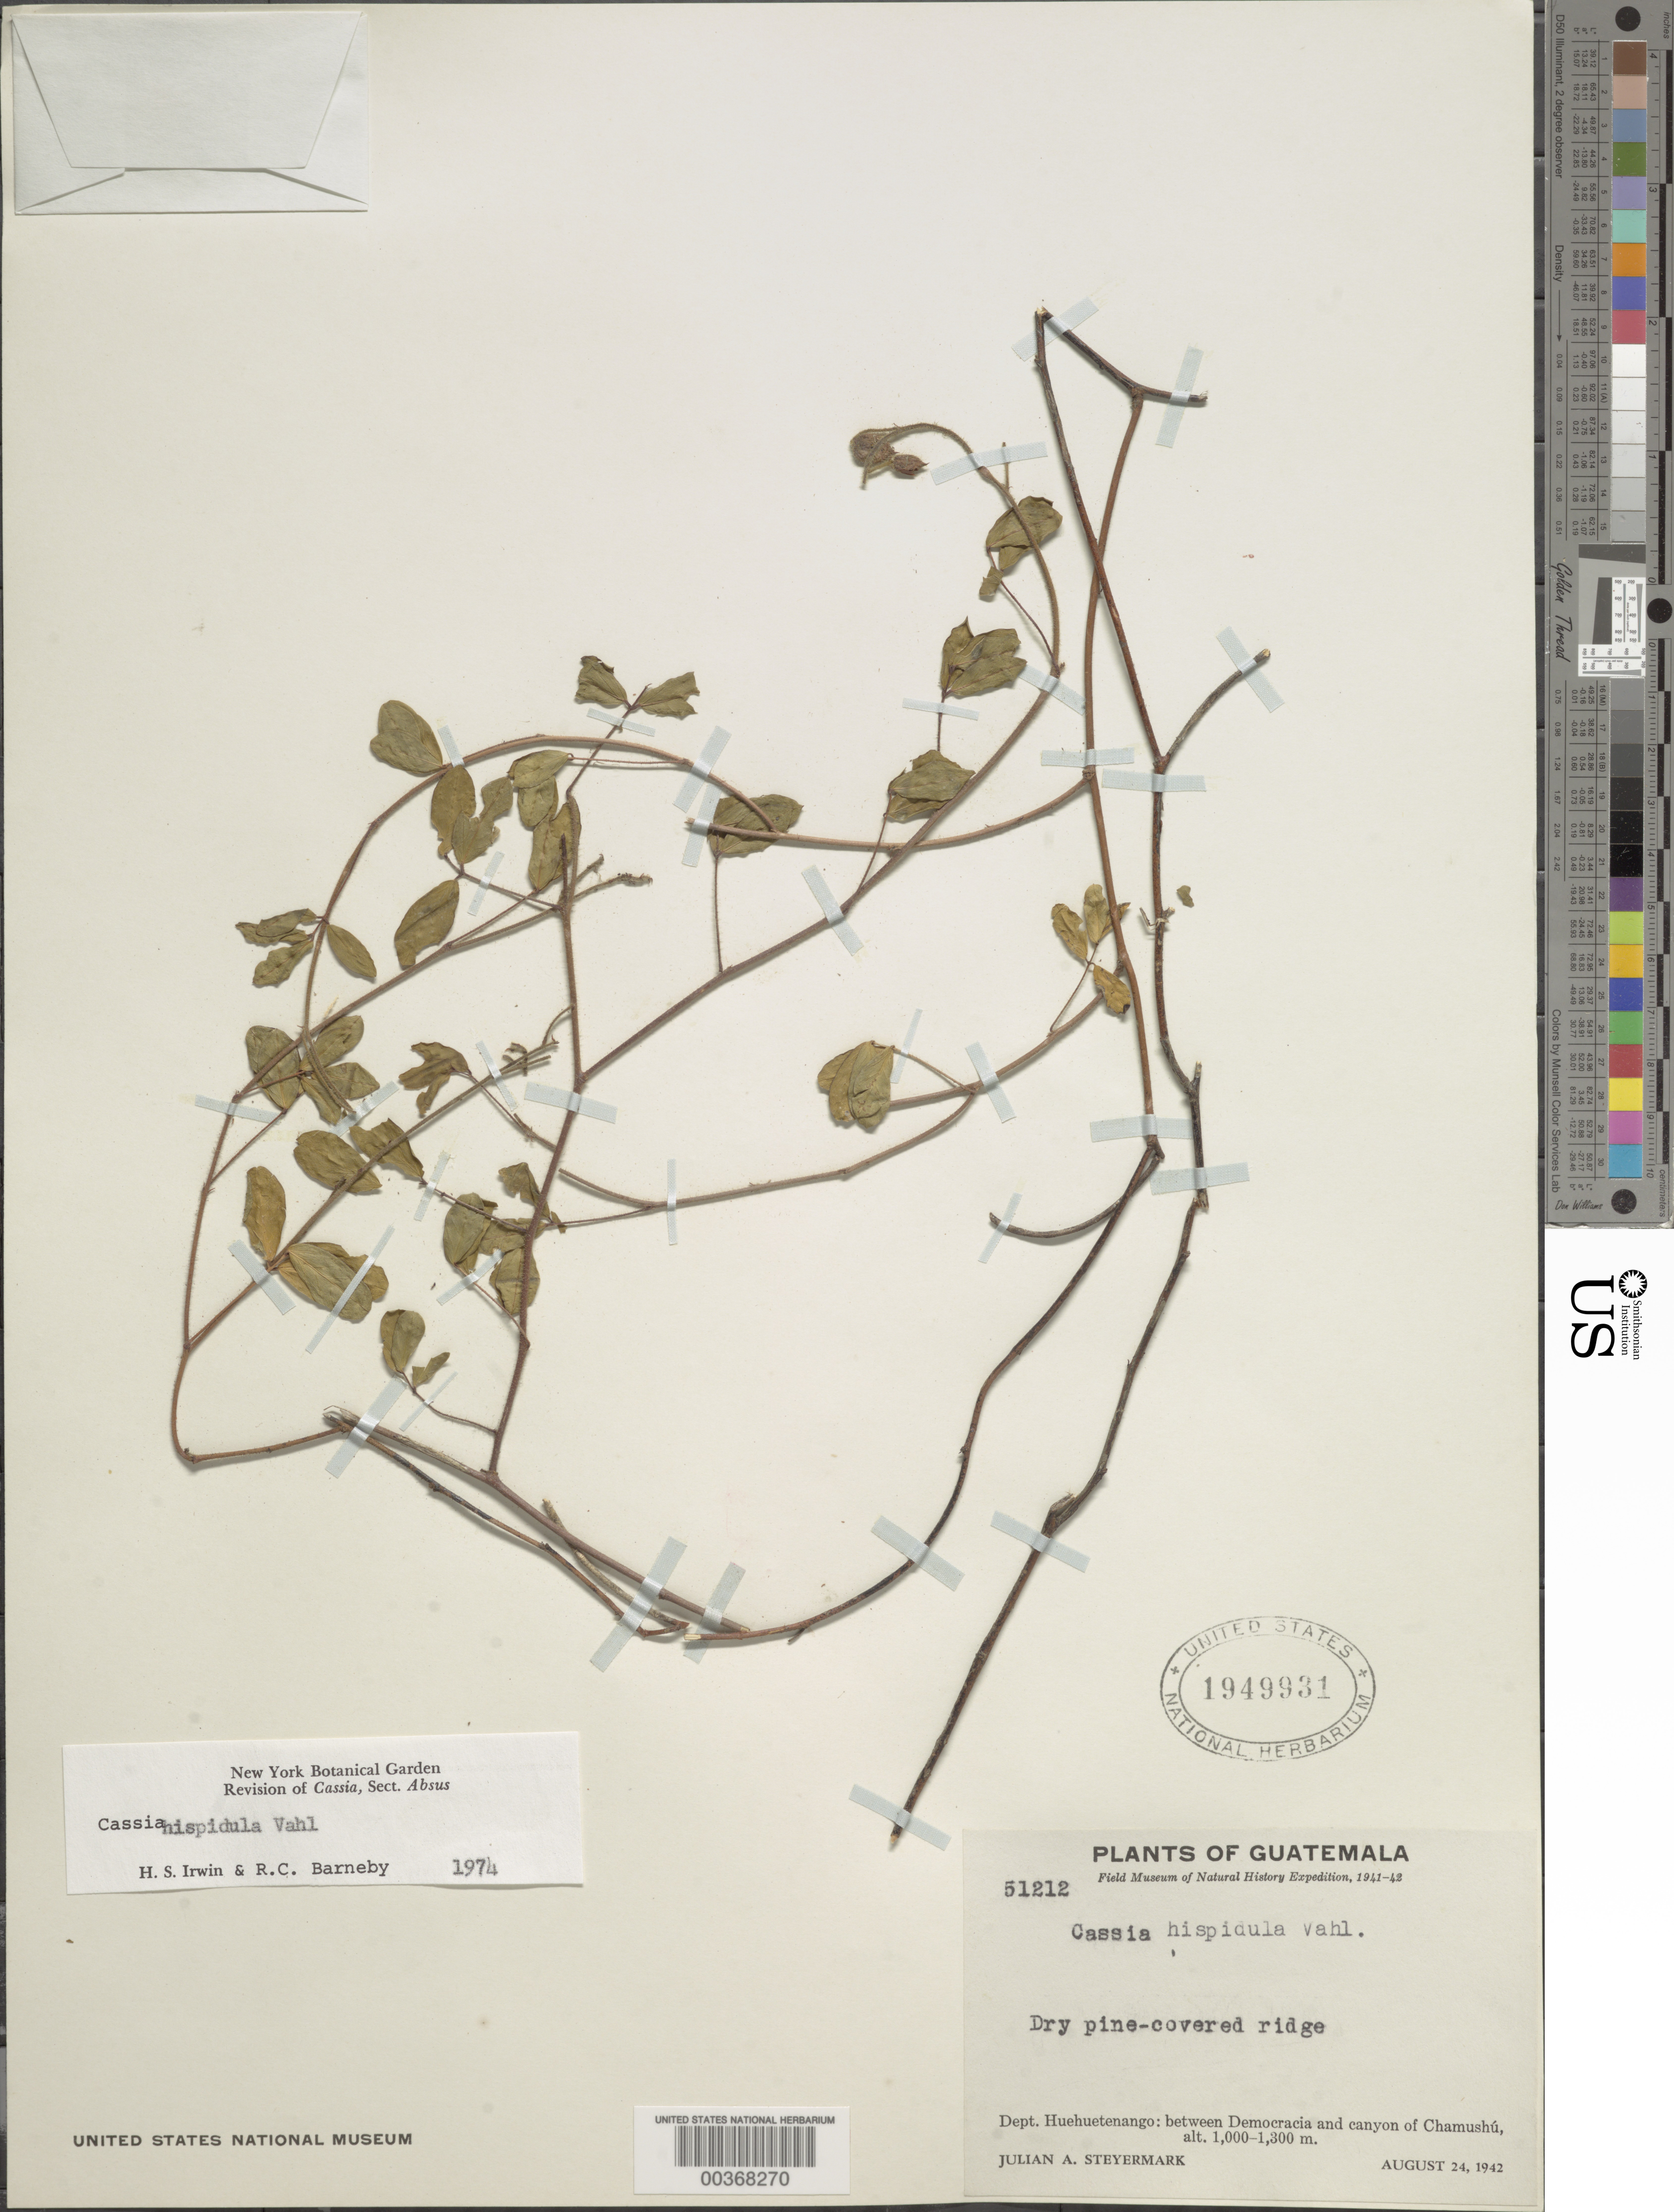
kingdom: Plantae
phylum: Tracheophyta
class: Magnoliopsida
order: Fabales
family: Fabaceae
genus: Chamaecrista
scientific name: Chamaecrista hispidula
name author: (Vahl) H.S. Irwin & Barneby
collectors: J. Steyermark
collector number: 51212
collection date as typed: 24 Aug 1942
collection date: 1942-08-24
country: Guatemala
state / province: Huehuetenango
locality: Between Democracia and canyon of Chamushú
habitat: Dry pine covered ridge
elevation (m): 1000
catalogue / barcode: US 1949931